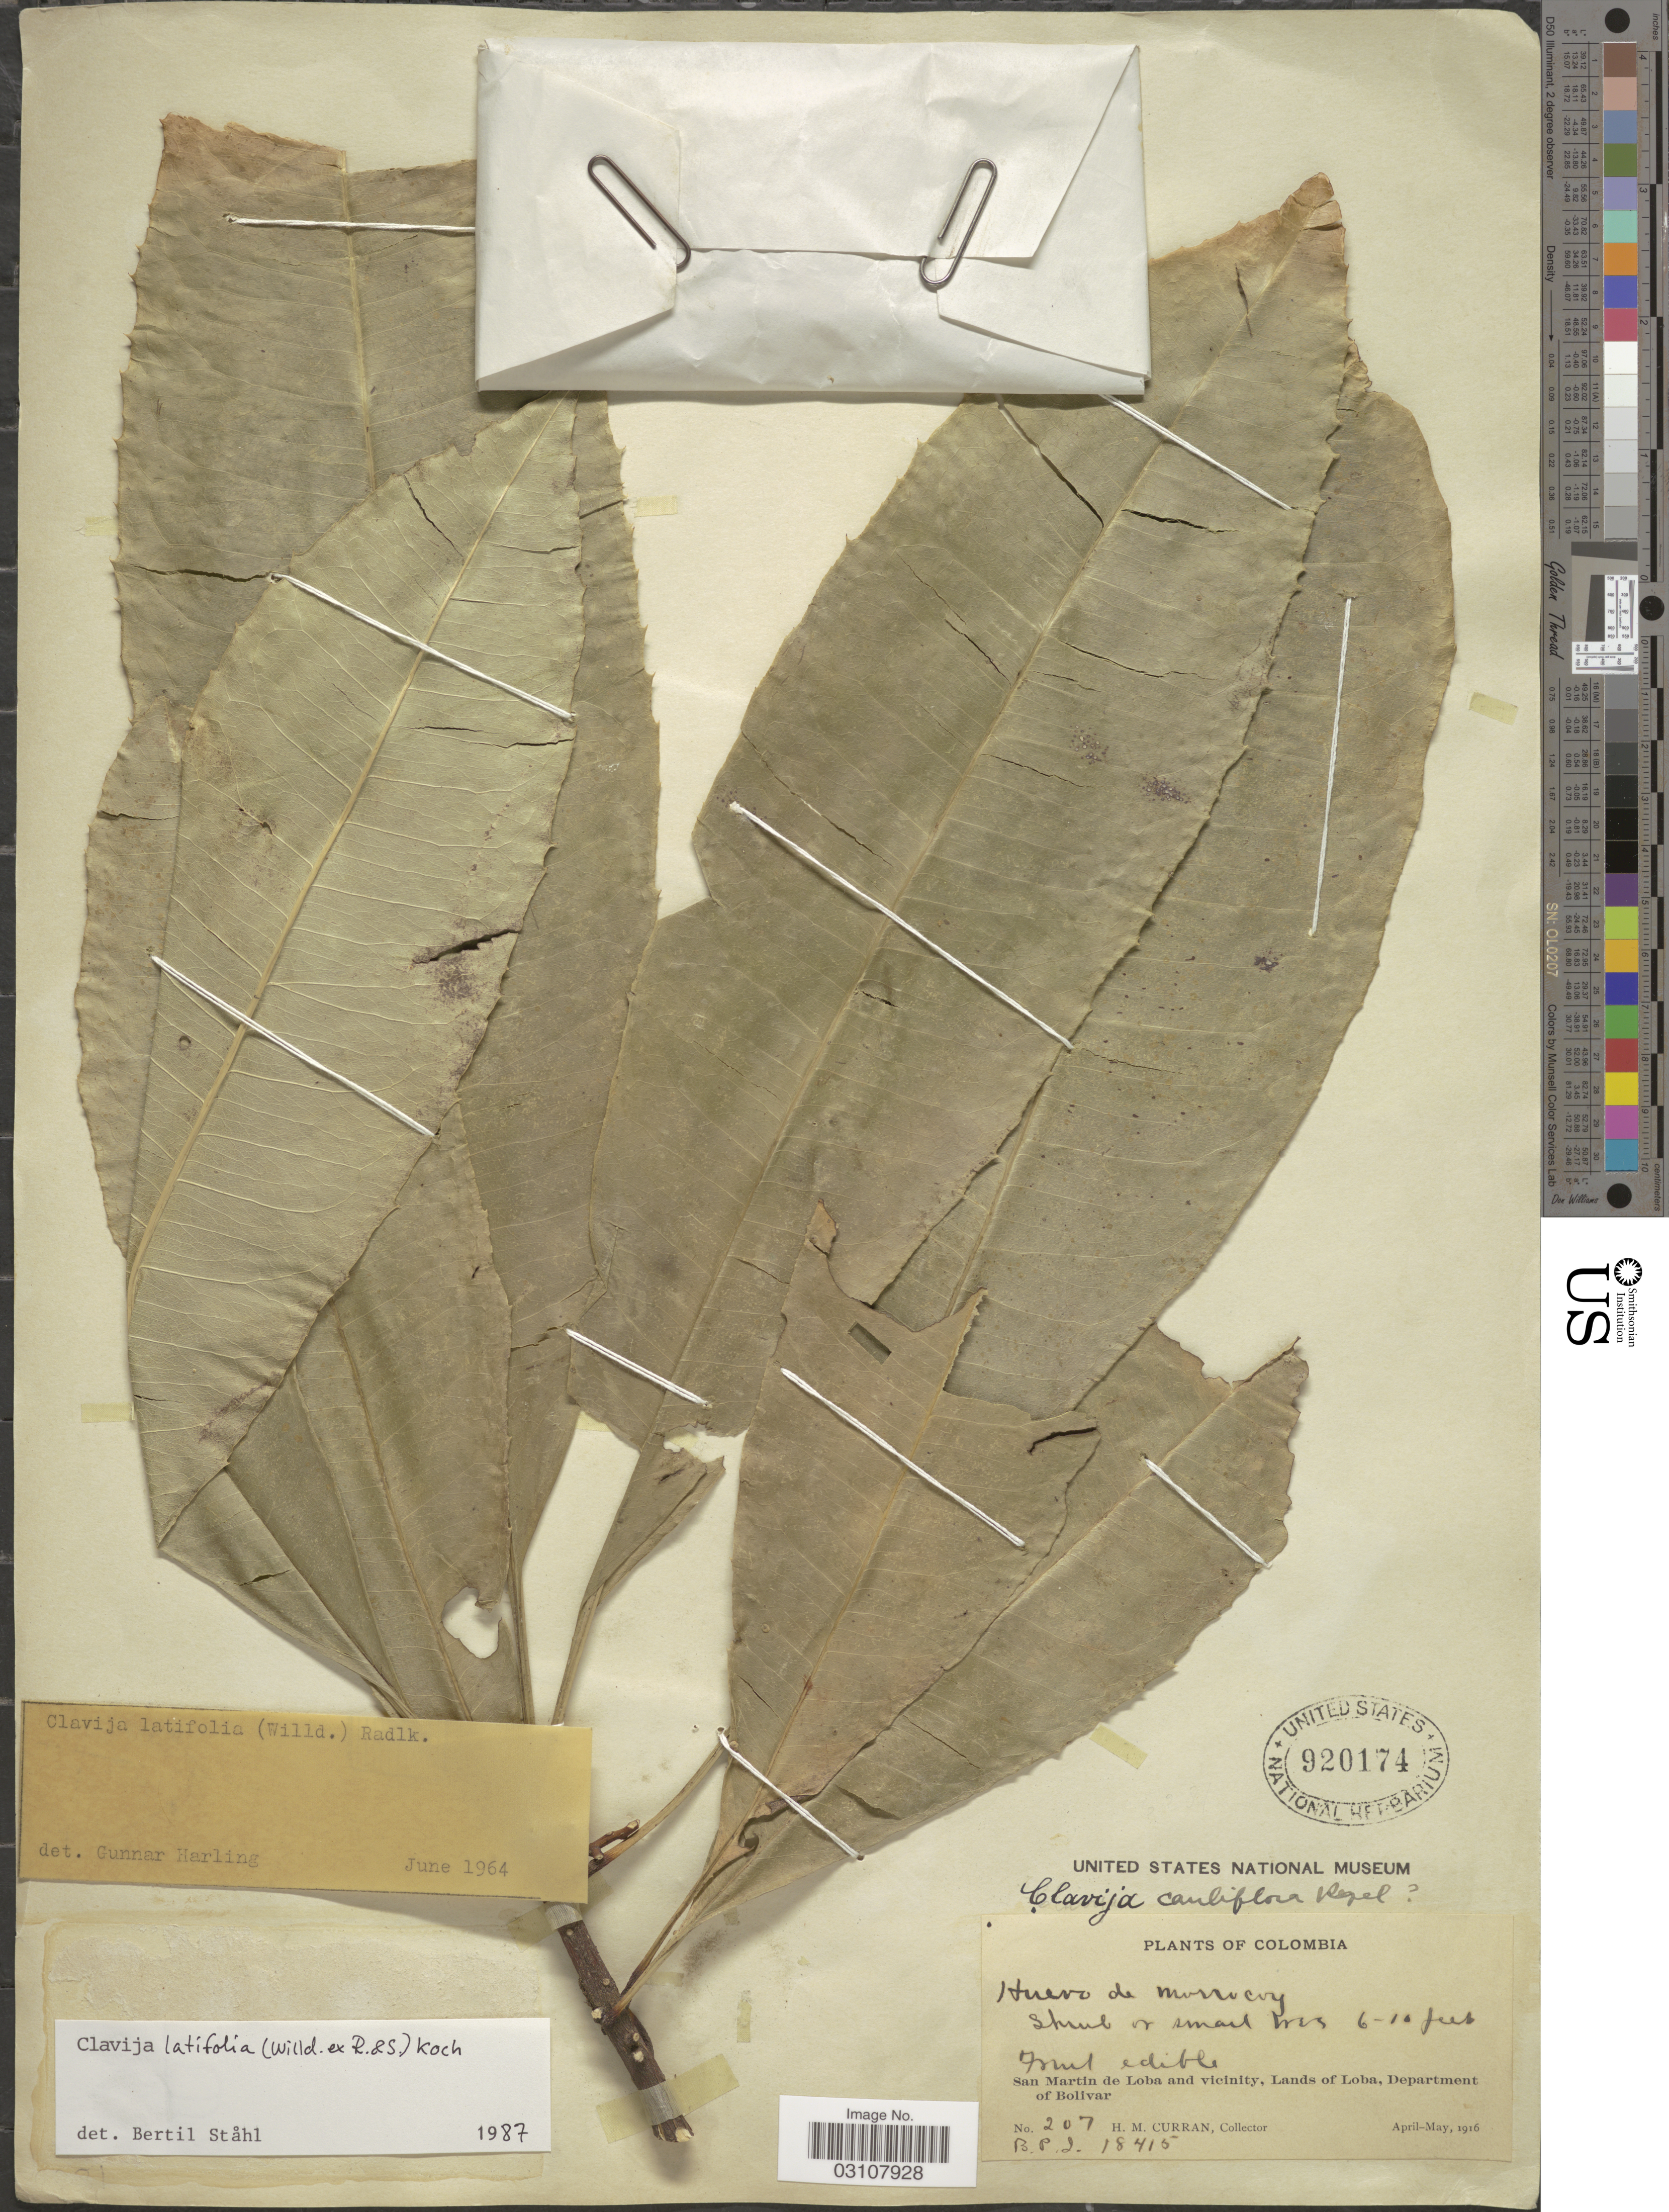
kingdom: Plantae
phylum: Tracheophyta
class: Magnoliopsida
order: Ericales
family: Primulaceae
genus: Clavija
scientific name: Clavija latifolia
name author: (Willd. ex Roem. & Schult.) K. Koch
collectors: H. M. Curran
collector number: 207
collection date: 1916-04/1916-05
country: Colombia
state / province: Bolívar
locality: San Martin de Loba and vicinity, Lands of Loba, Department of Bolivar.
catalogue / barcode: US 920174